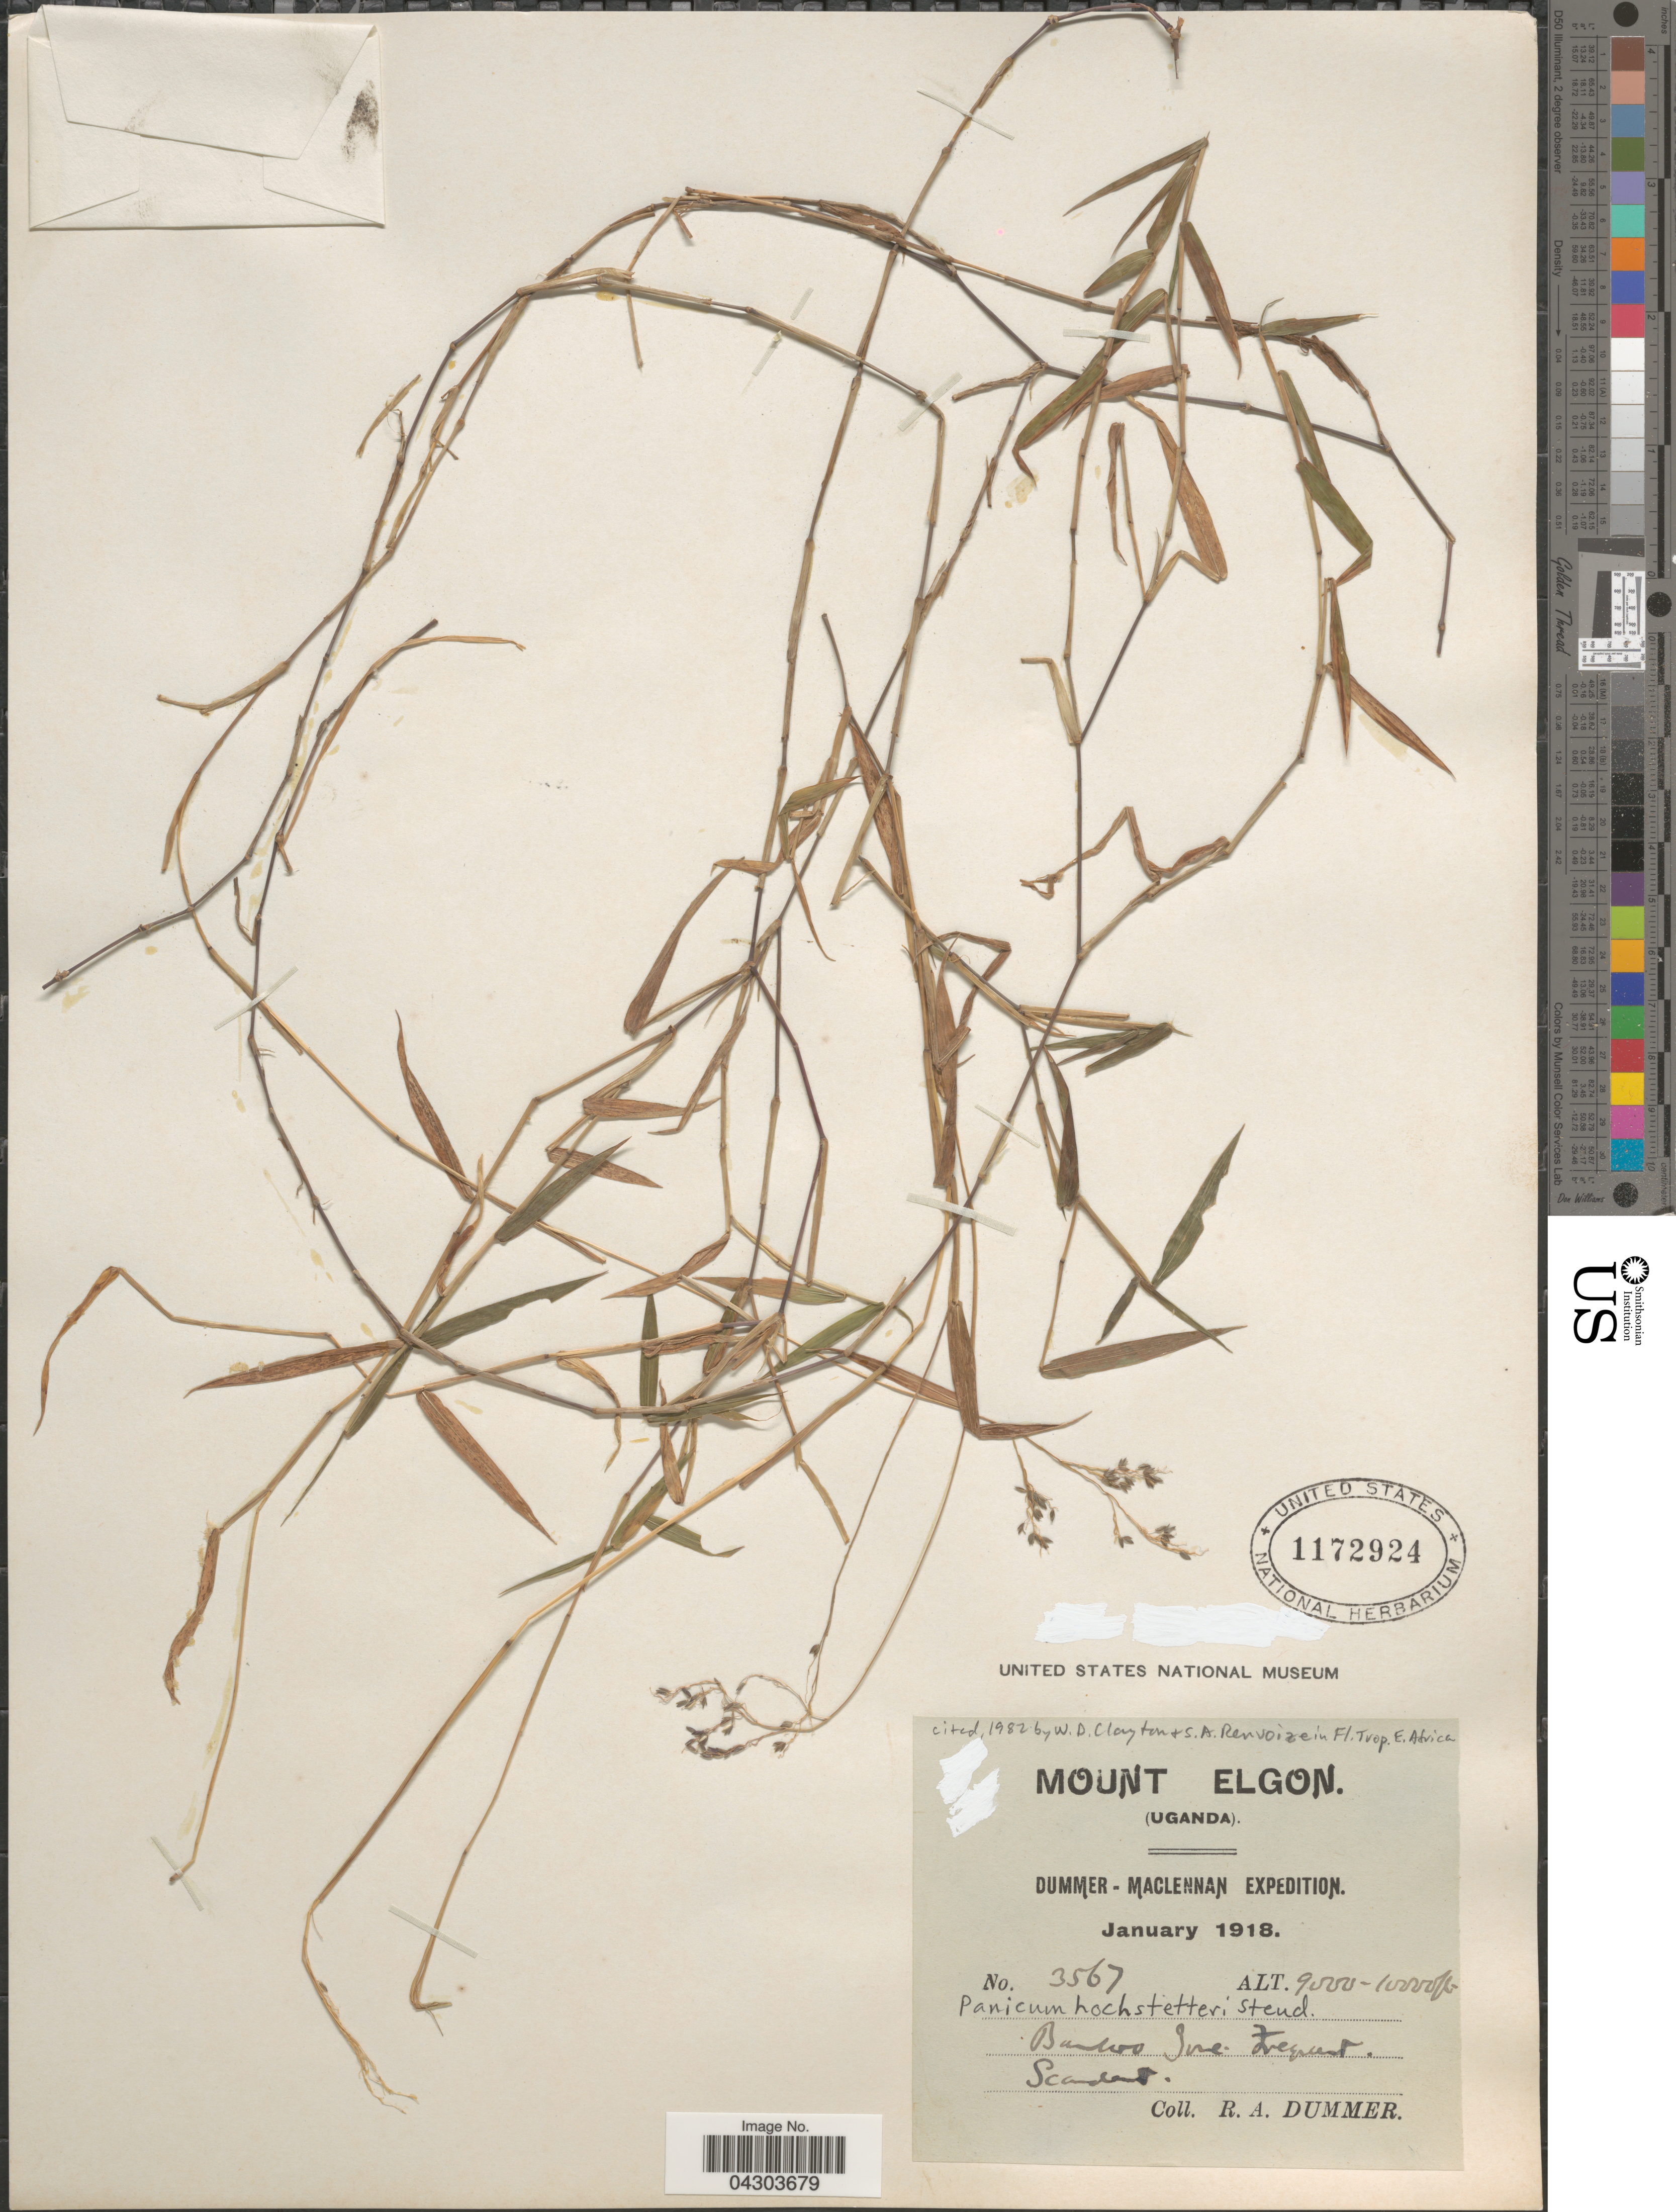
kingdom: Plantae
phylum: Tracheophyta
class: Liliopsida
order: Poales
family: Poaceae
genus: Panicum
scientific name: Panicum hochstetteri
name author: Steud.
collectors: R. Dümmer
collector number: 3567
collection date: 1918-01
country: Uganda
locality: Mount Elgon. Bamboo Zone.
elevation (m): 2743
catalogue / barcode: US 1172924